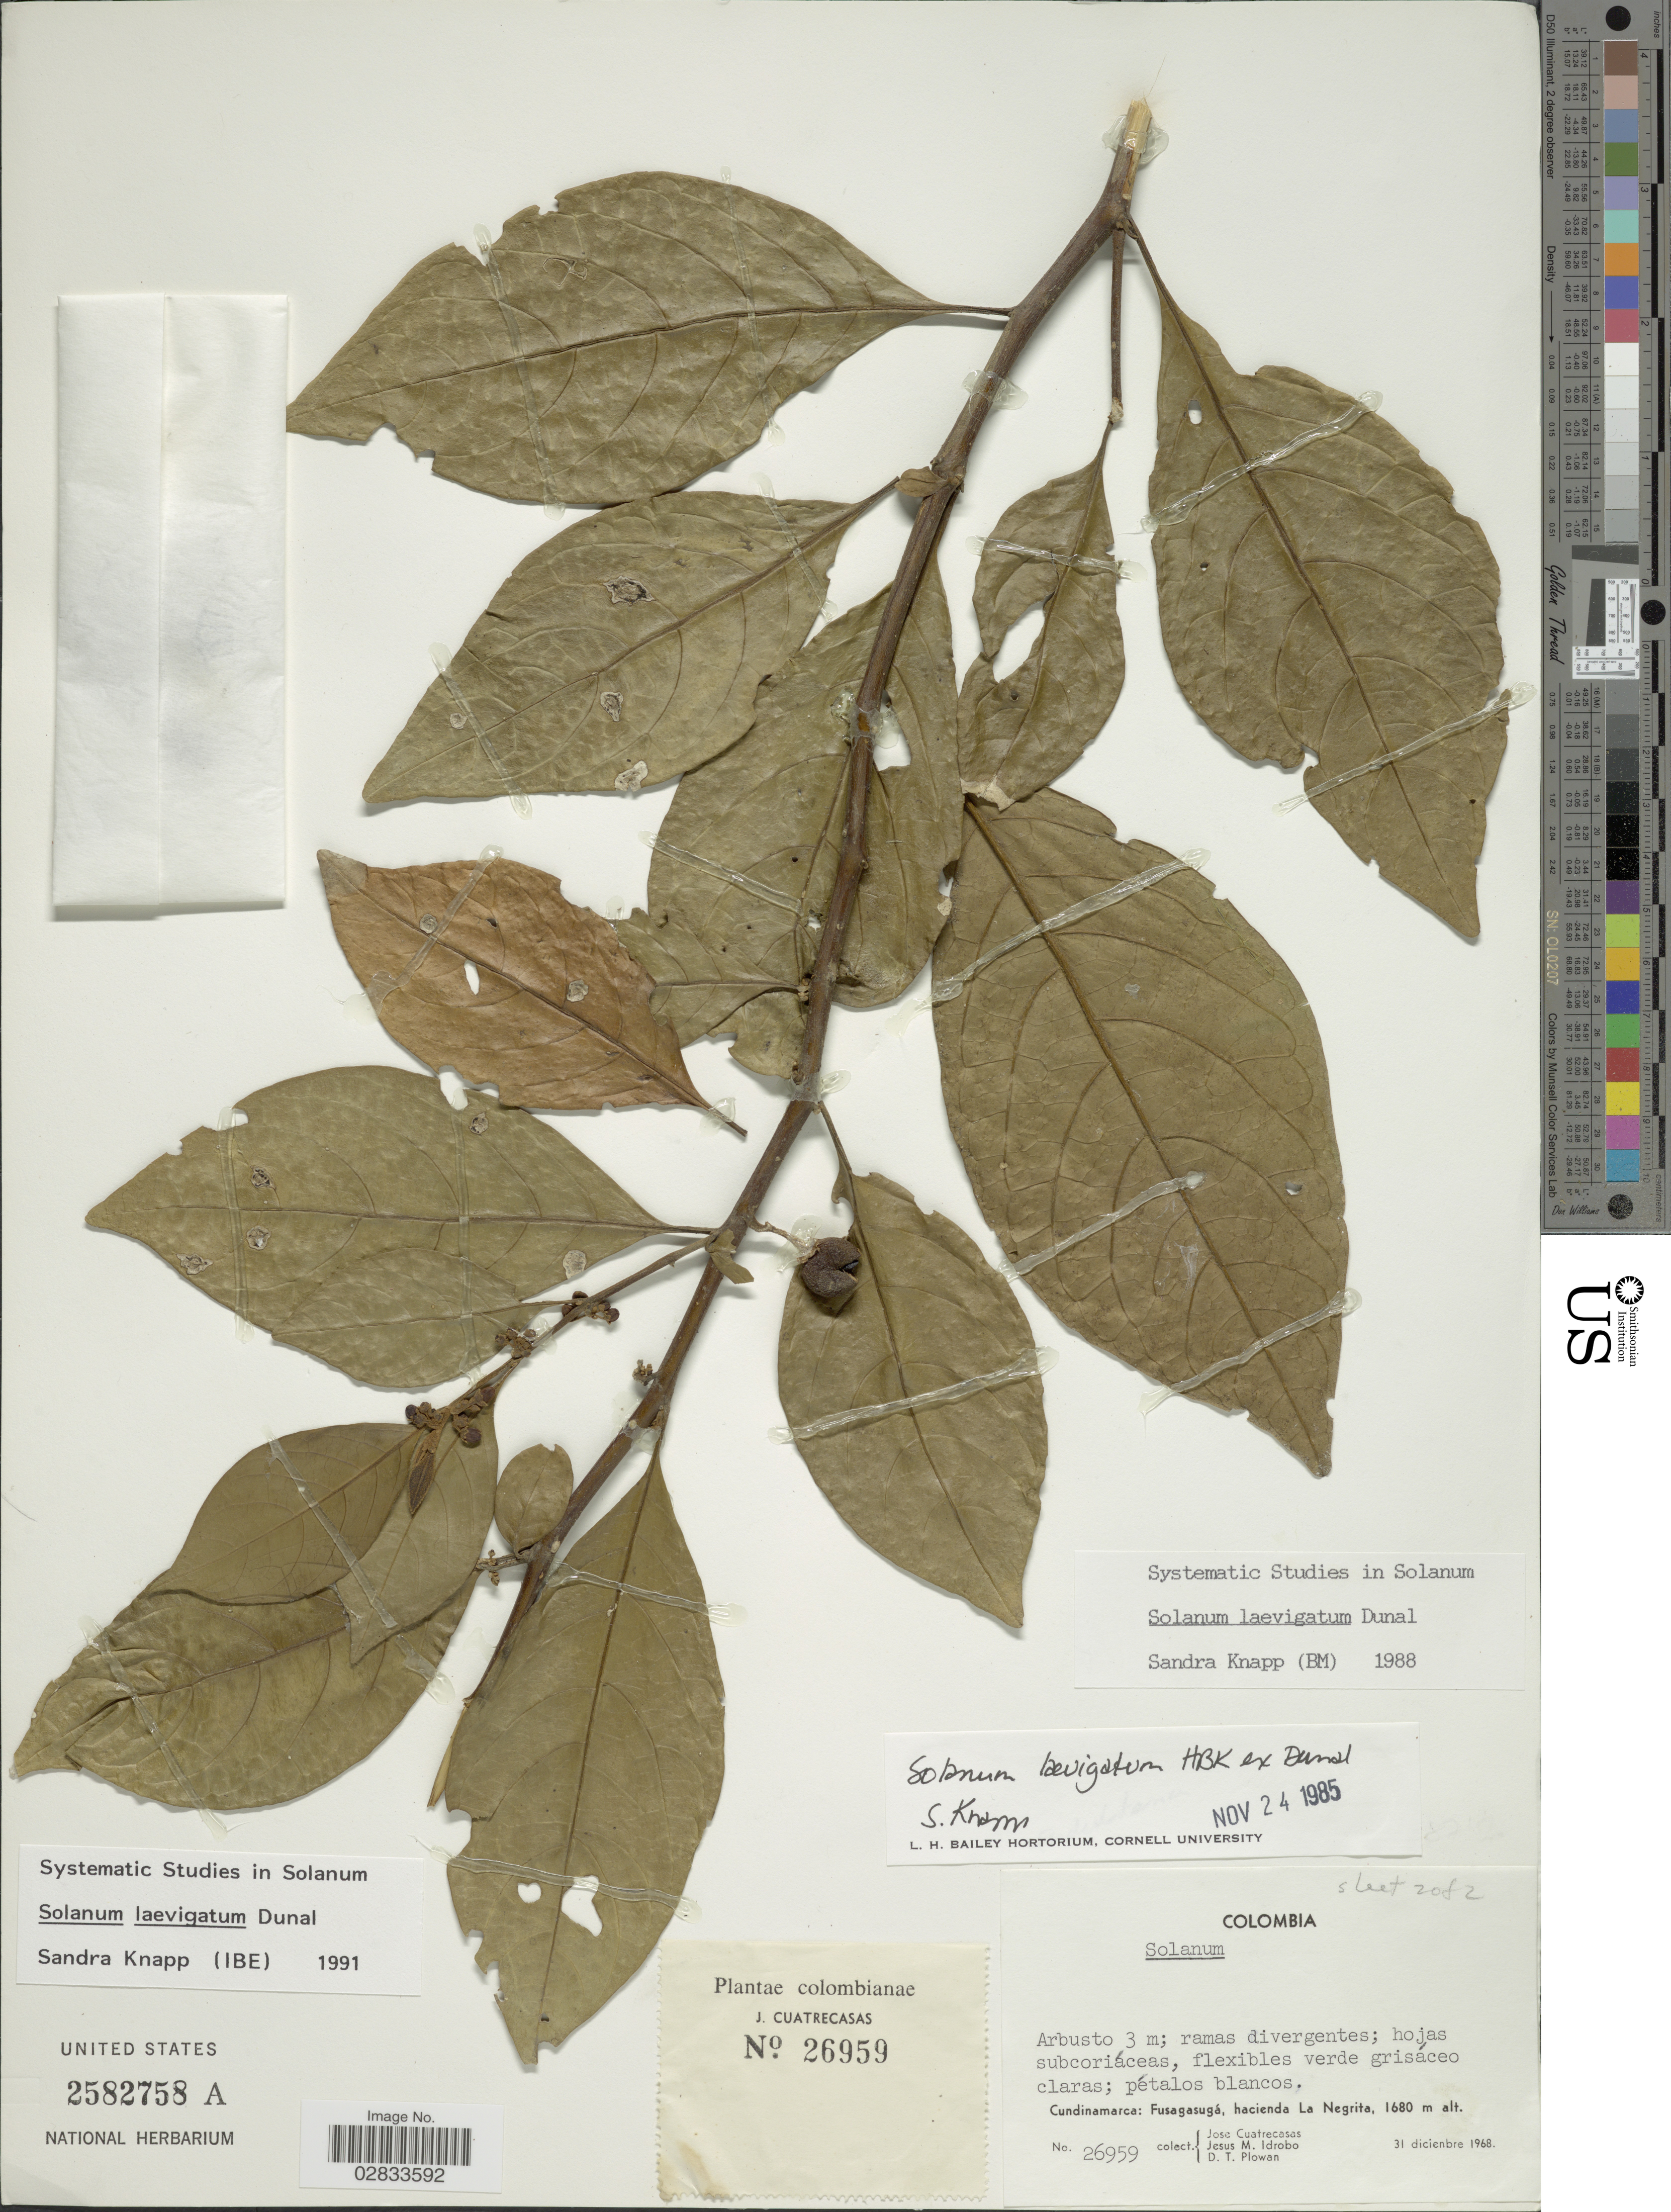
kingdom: Plantae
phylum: Tracheophyta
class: Magnoliopsida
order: Solanales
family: Solanaceae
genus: Solanum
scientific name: Solanum laevigatum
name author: Dunal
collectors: J. Cuatrecasas, J. M. Idrobo & D. Plowan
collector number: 26959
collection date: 1968-12-31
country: Colombia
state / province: Cundinamarca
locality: Fusagasugá, hacienda La Negrita.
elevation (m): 1680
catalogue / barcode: US 2582758A